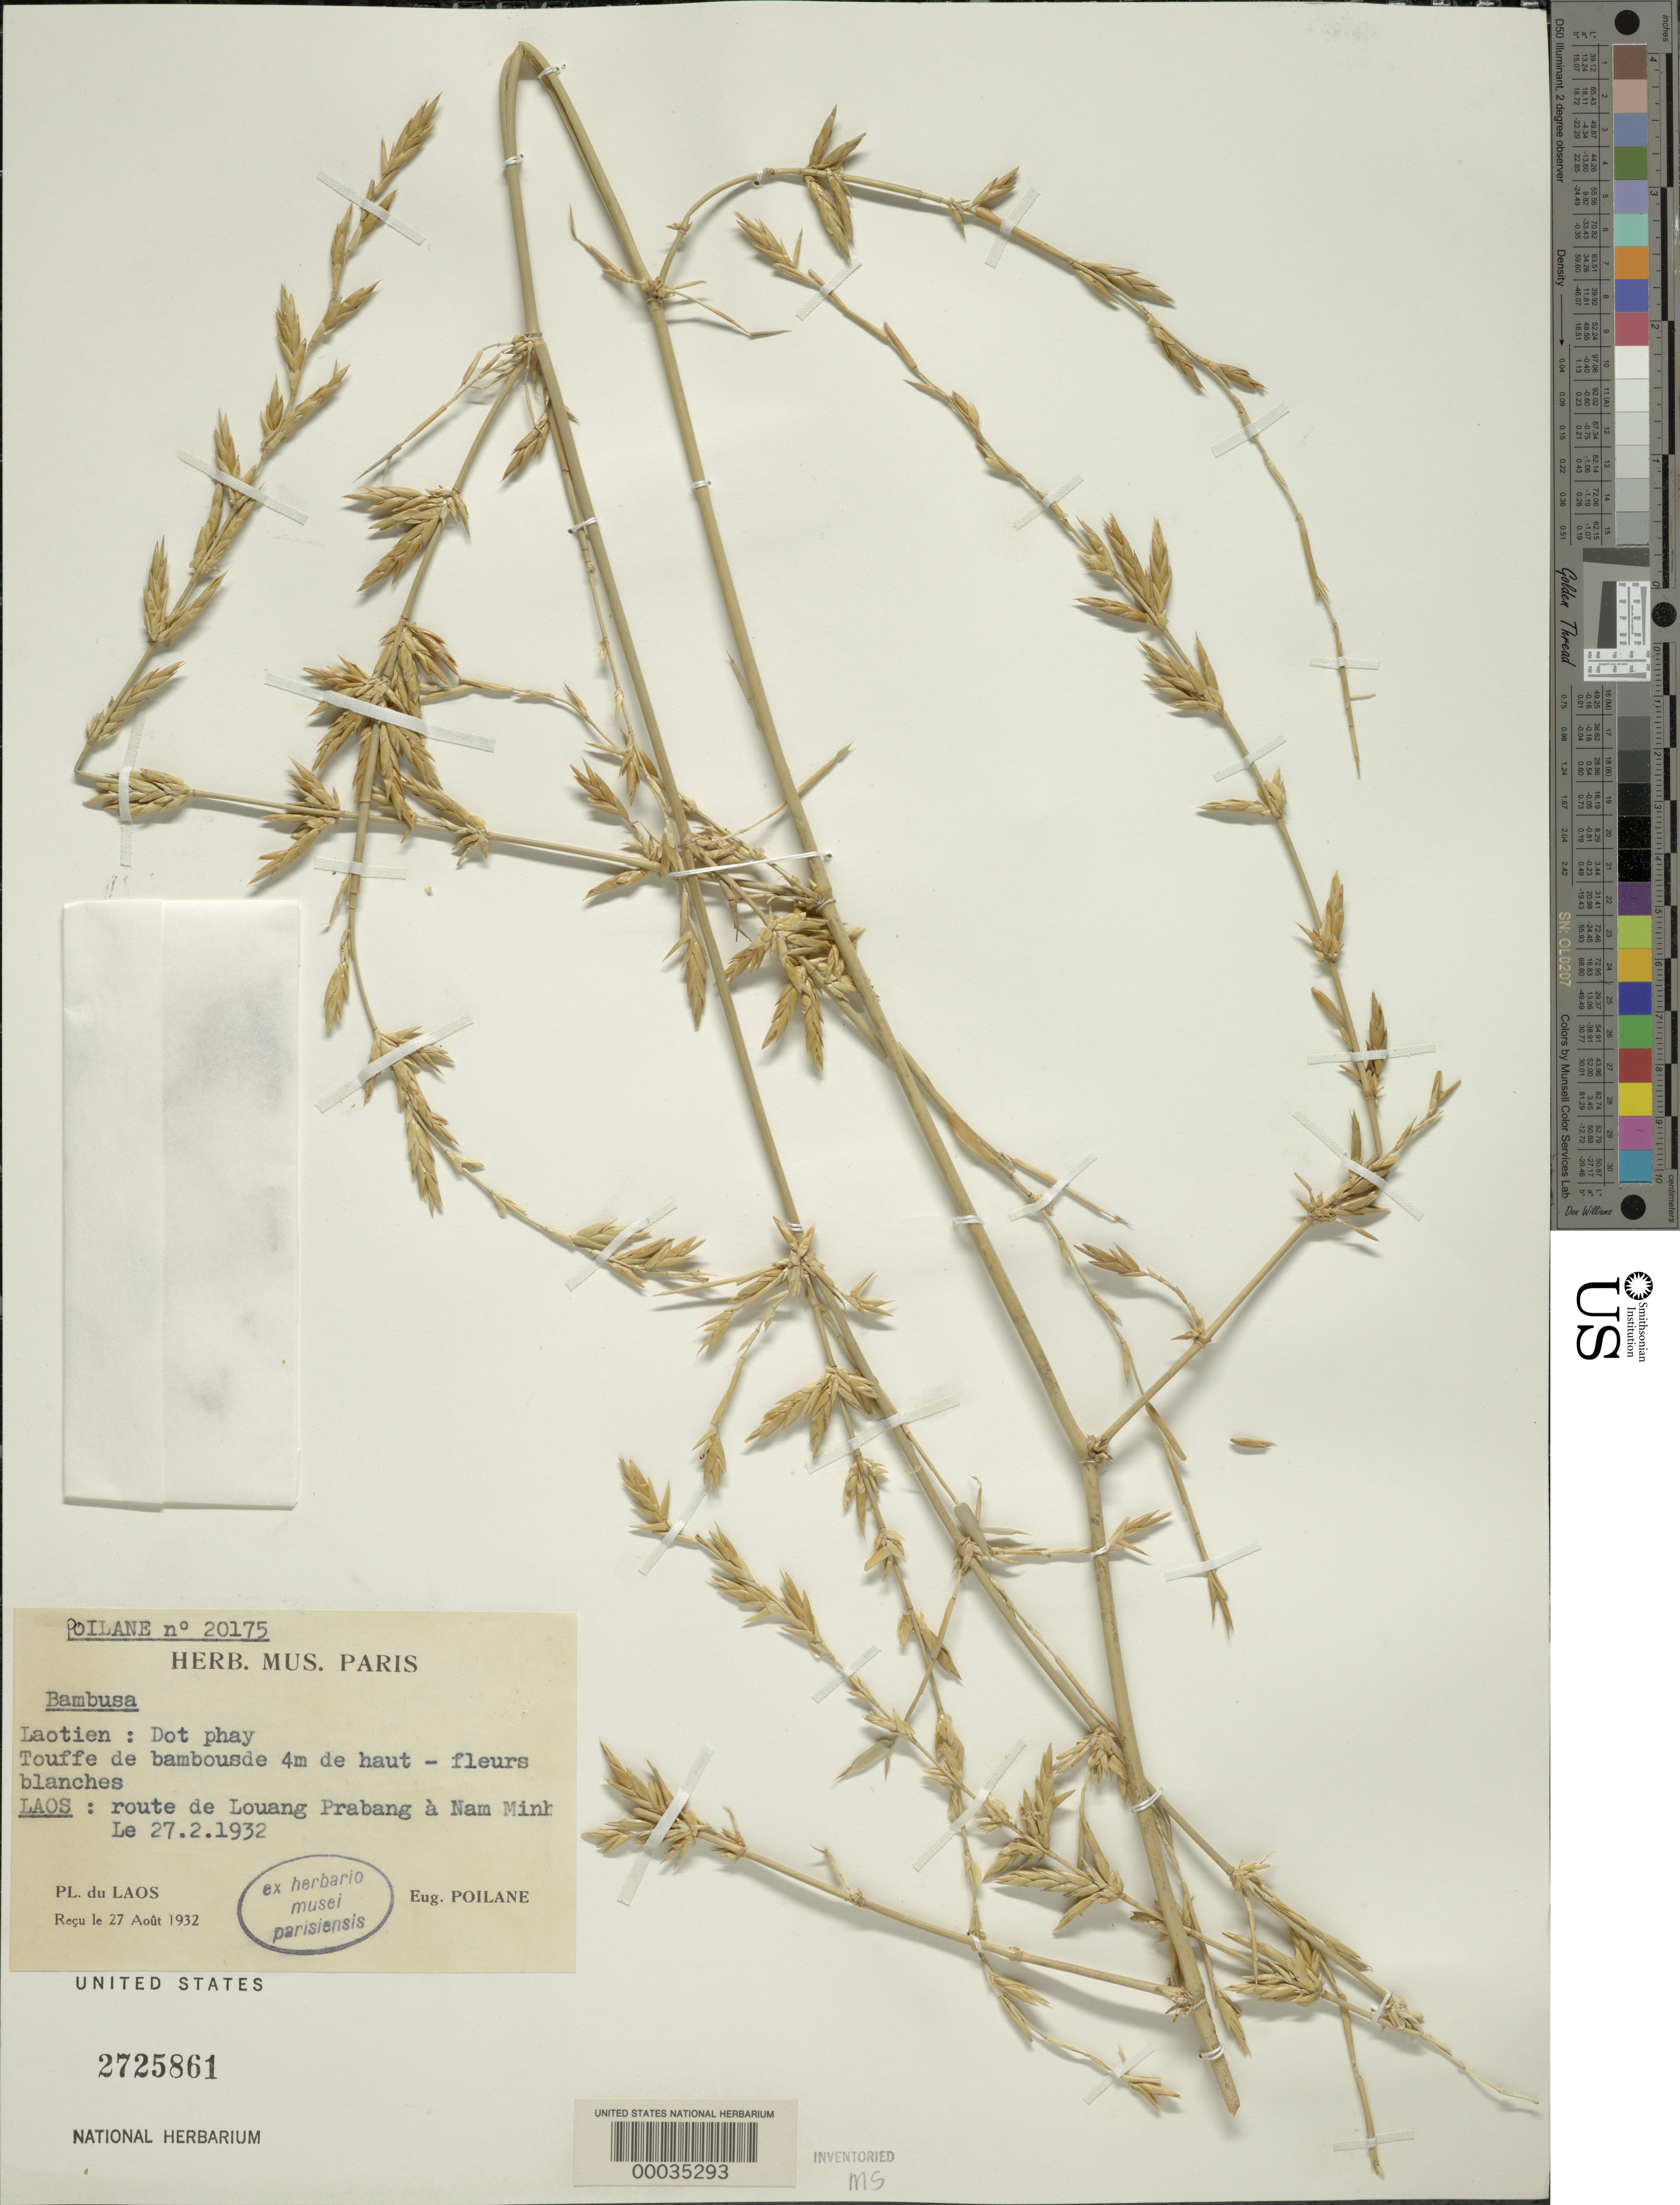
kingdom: Plantae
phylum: Tracheophyta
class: Liliopsida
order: Poales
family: Poaceae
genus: Bambusa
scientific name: Bambusa sp.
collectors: E. Poilane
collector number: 20175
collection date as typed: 27 Feb 1932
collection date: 1932-02-27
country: Laos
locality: Route de Louang Prabang a Nam Minh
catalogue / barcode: US 2725861